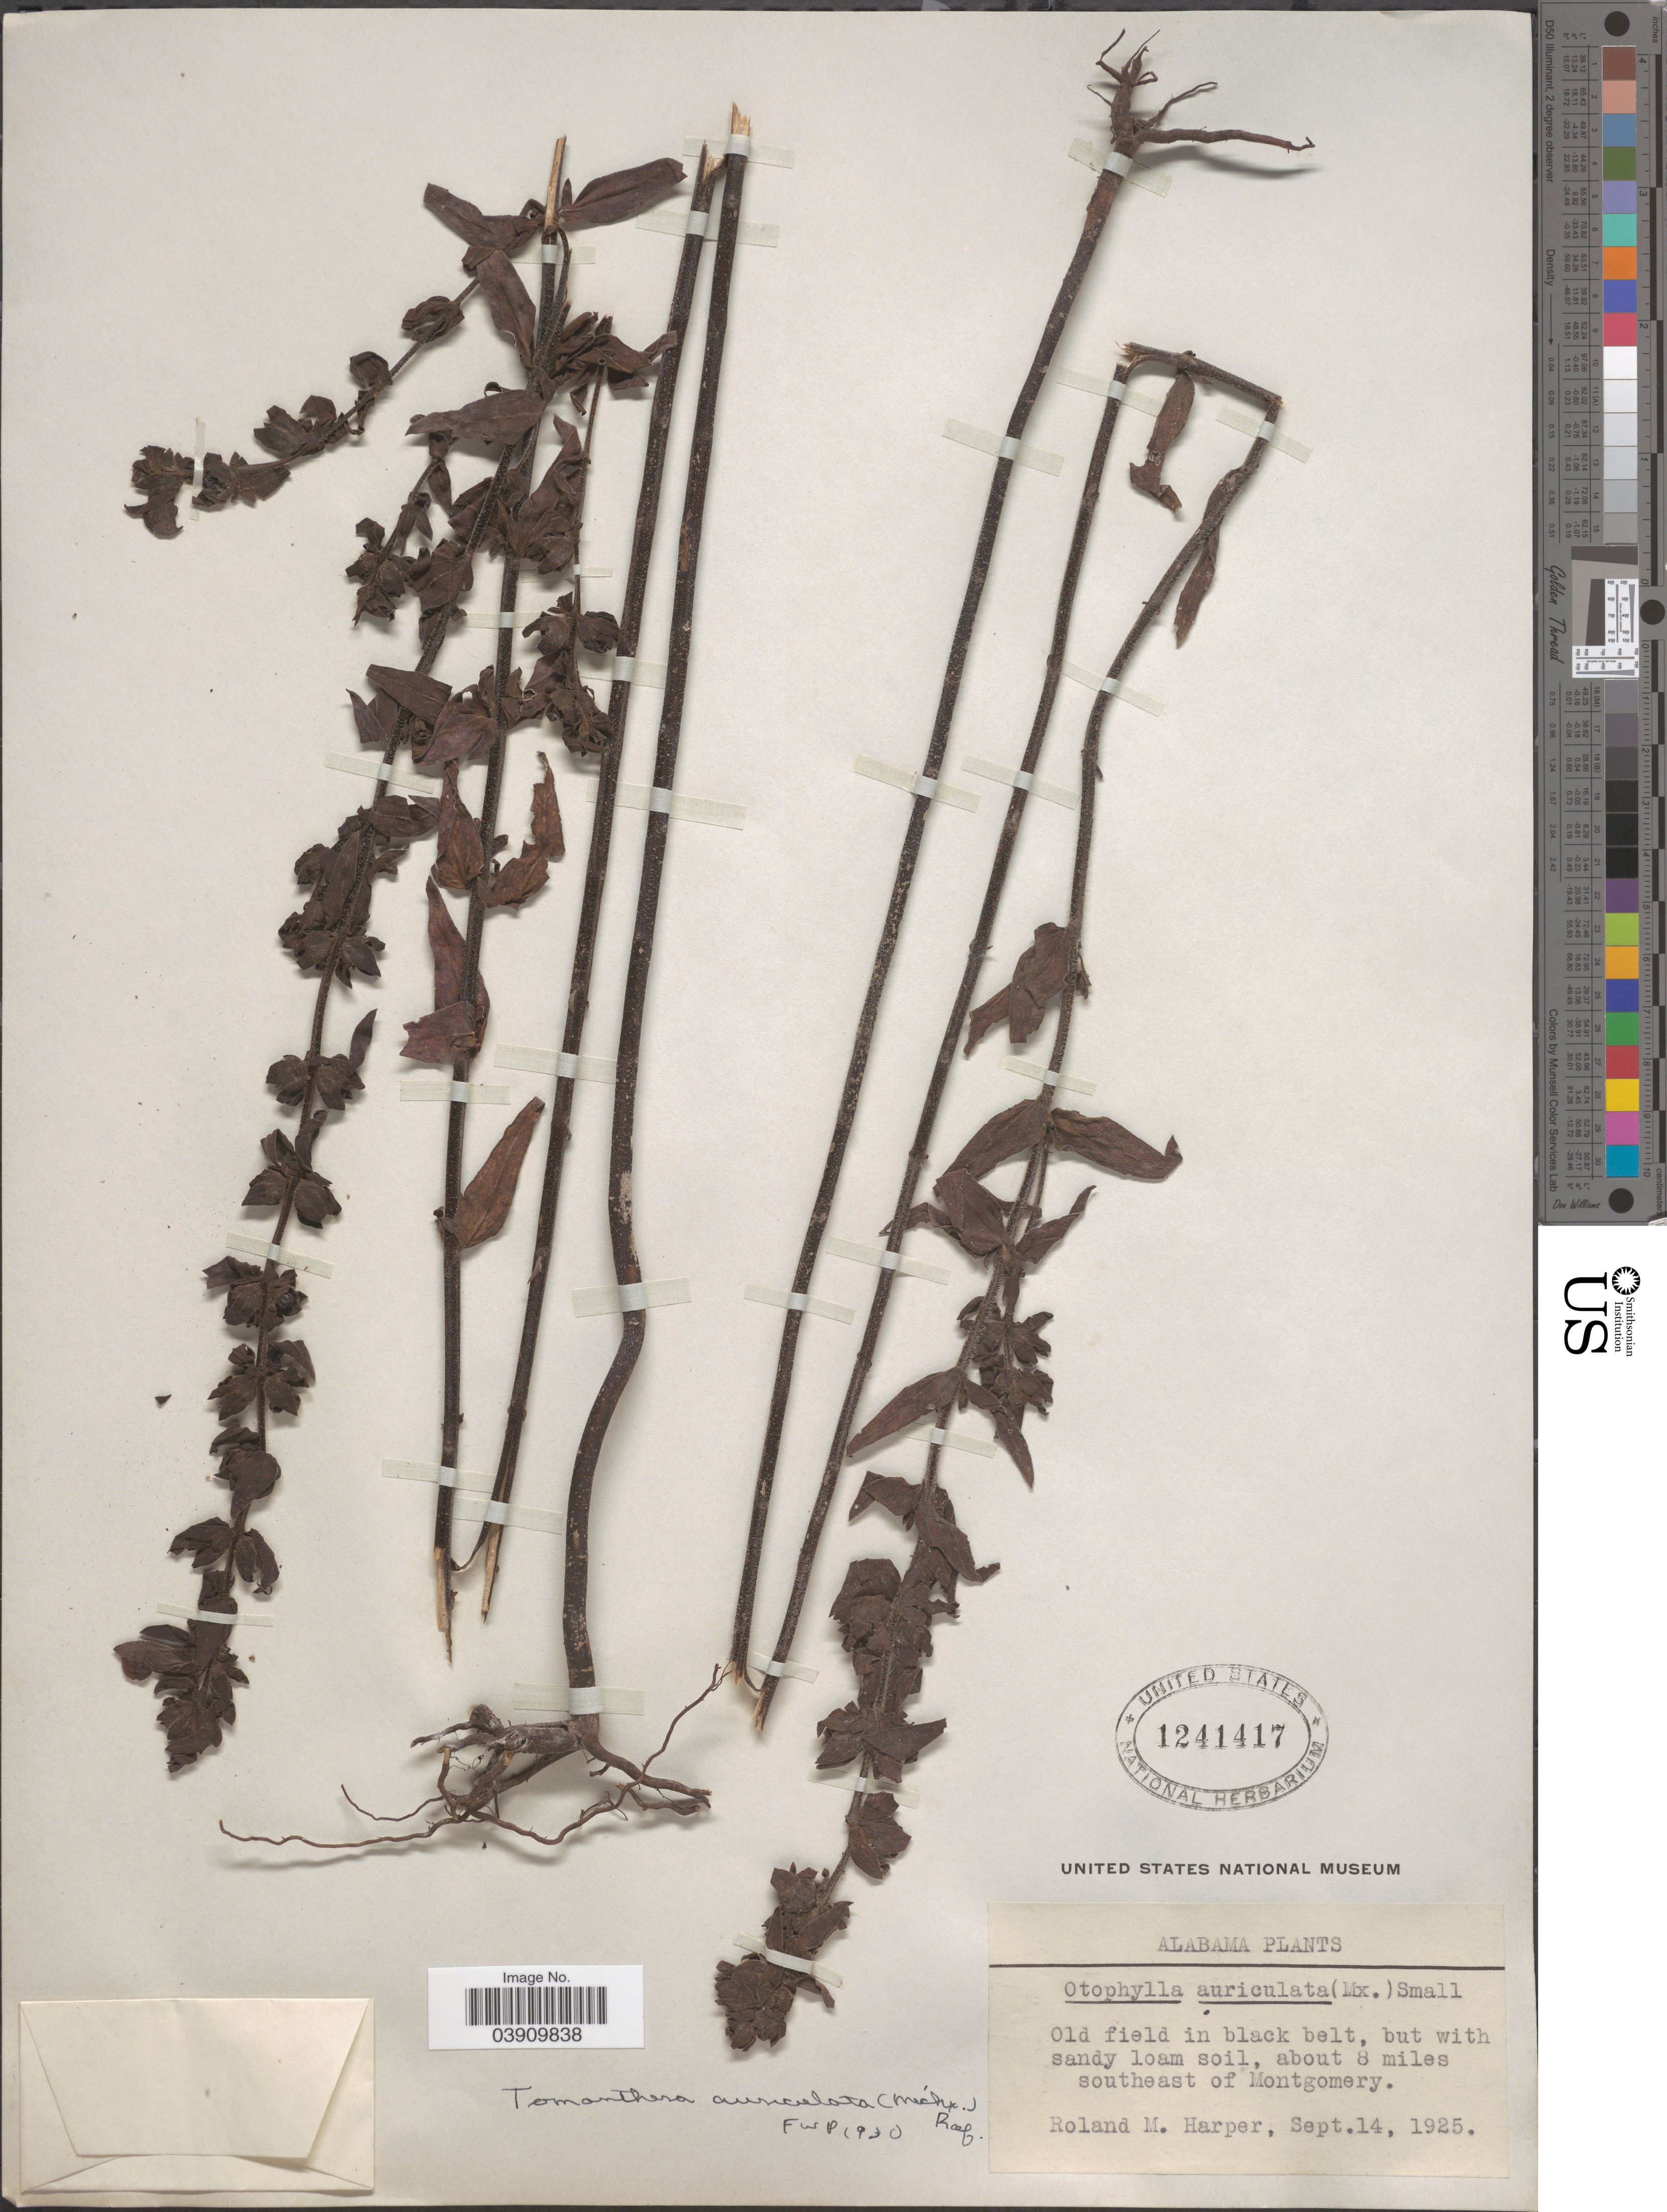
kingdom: Plantae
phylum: Tracheophyta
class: Magnoliopsida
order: Lamiales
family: Orobanchaceae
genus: Tomanthera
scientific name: Tomanthera auriculata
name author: (Michx.) Raf.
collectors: R. M. Harper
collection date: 1925-09-14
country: United States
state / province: Alabama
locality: About 8 miles southeast of Montgomery.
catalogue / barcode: US 1241417